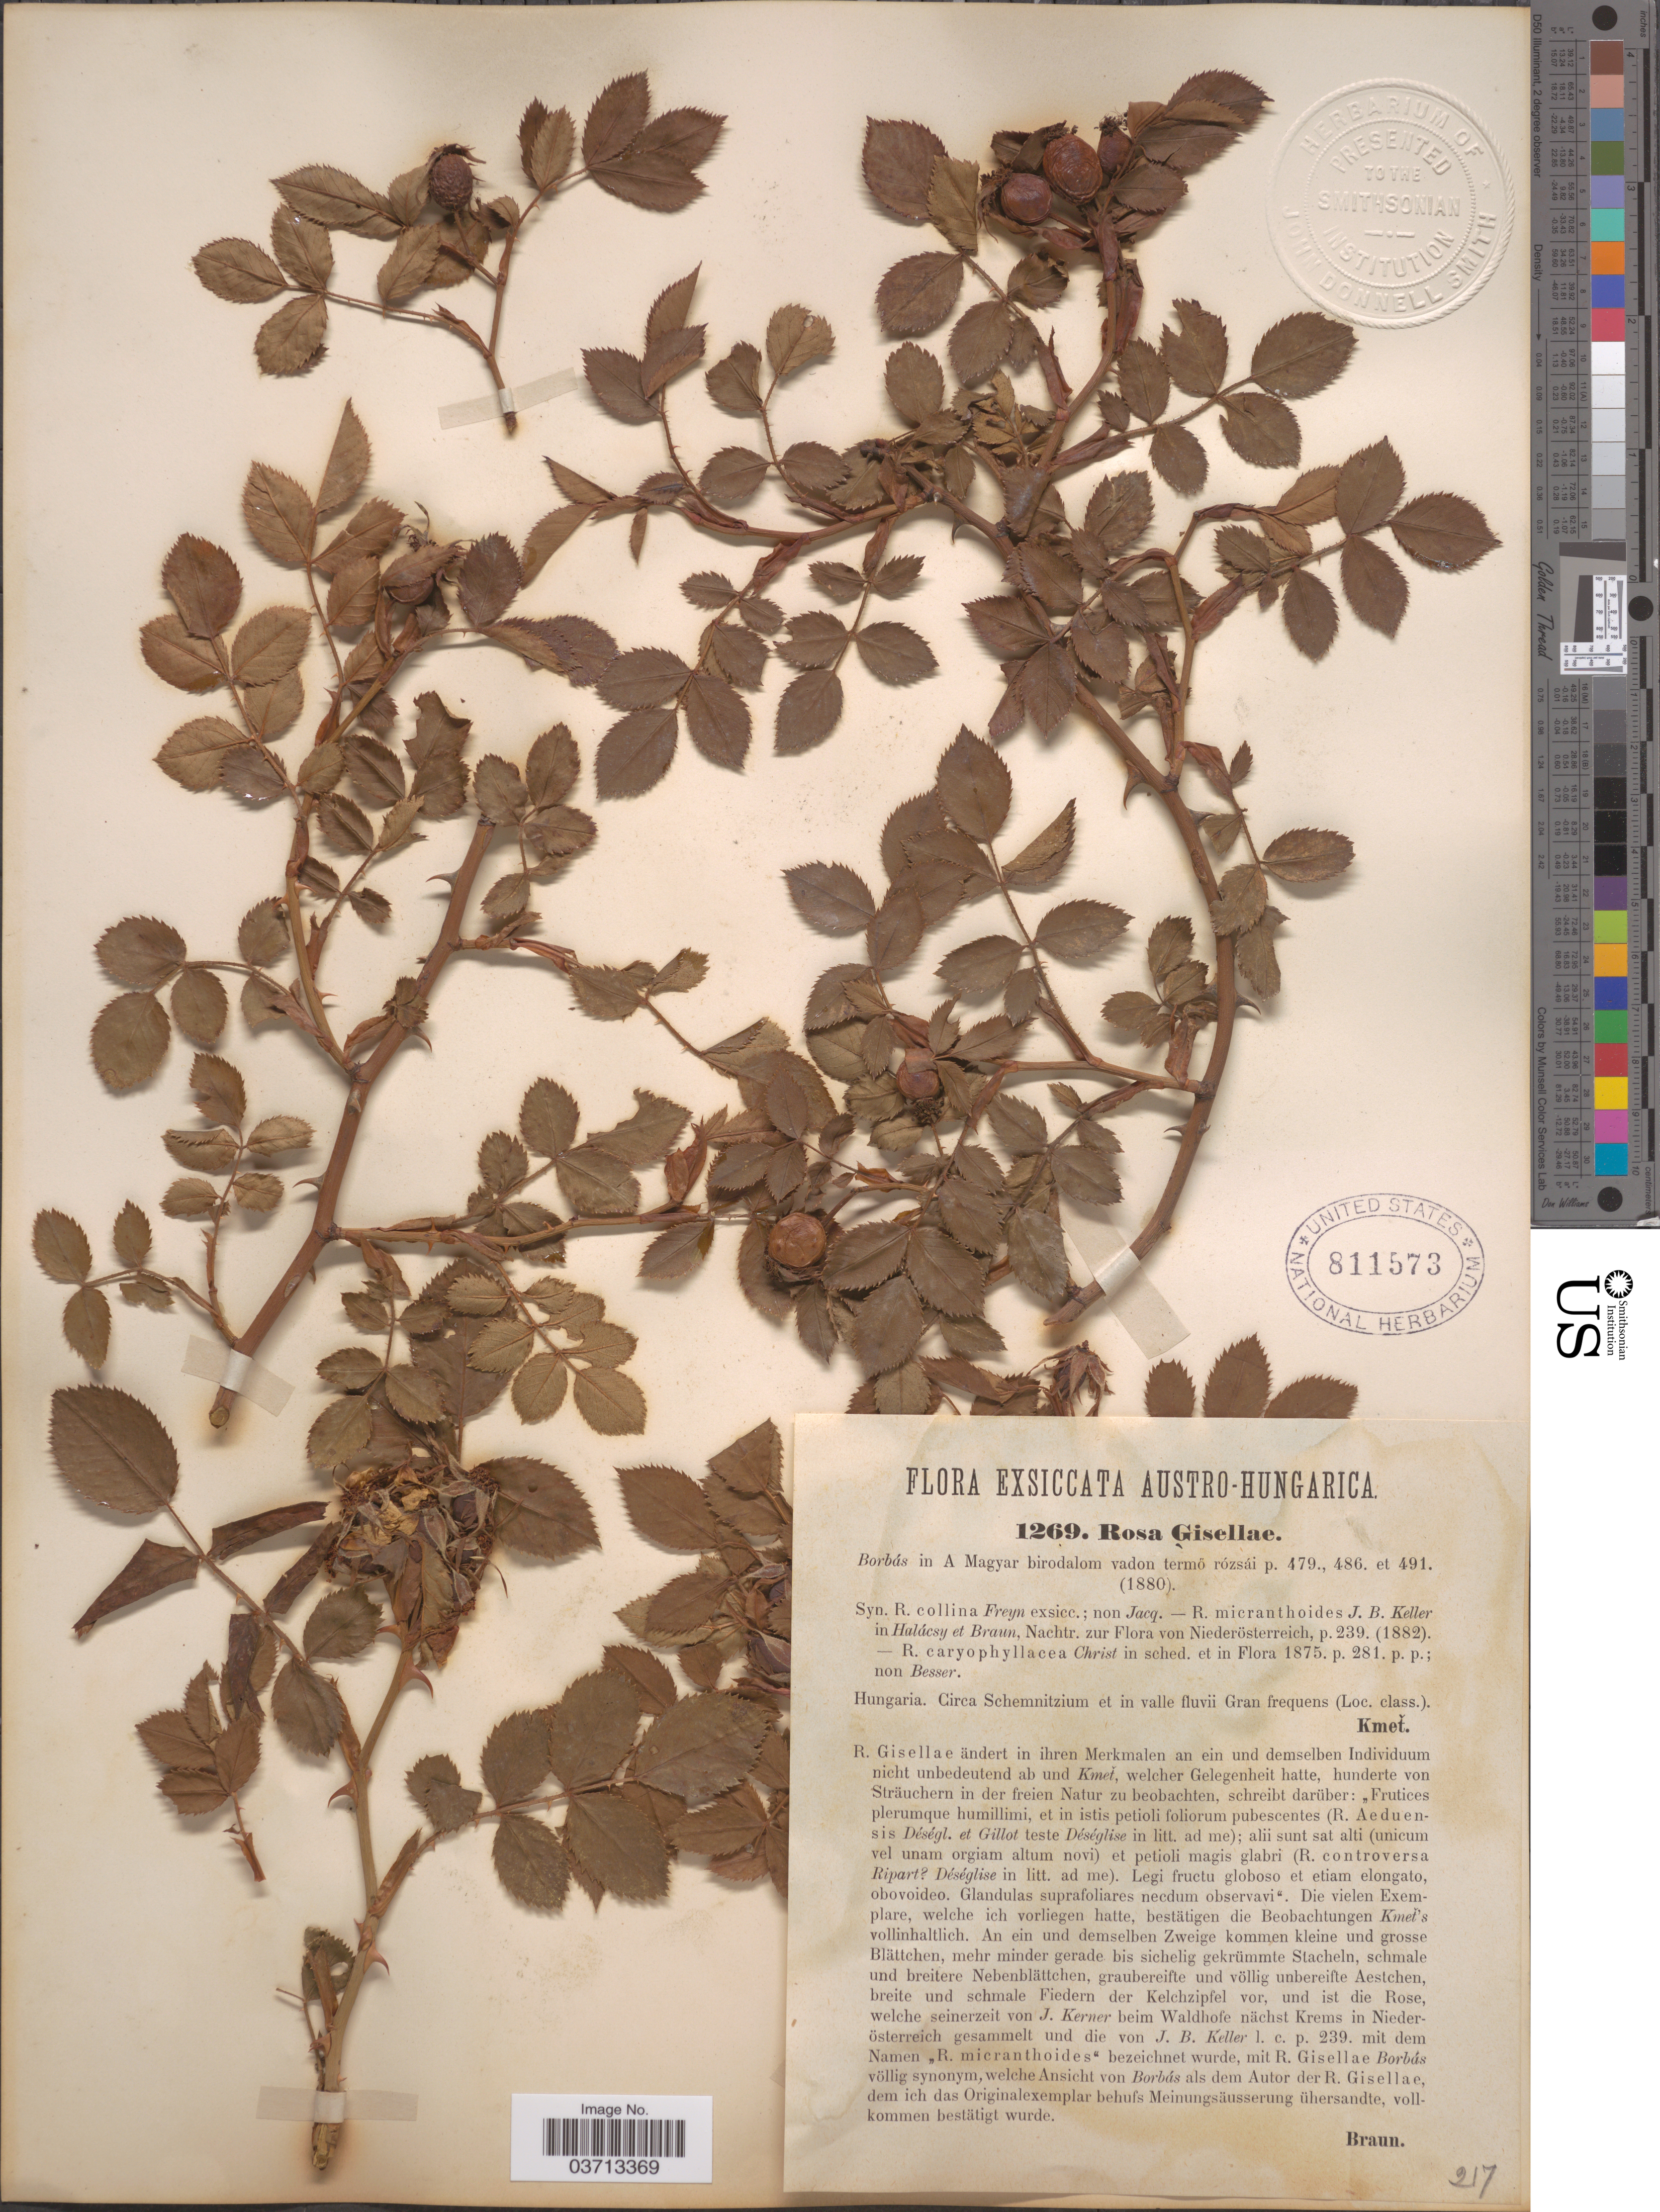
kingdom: Plantae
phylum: Tracheophyta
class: Magnoliopsida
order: Rosales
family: Rosaceae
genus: Rosa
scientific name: Rosa gisellae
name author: Koehne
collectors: A. Kmet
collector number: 1269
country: Hungary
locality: Austro-Hungarica. Circa Schemnitzium et in valle fluvii Gran frequens.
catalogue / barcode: US 811573